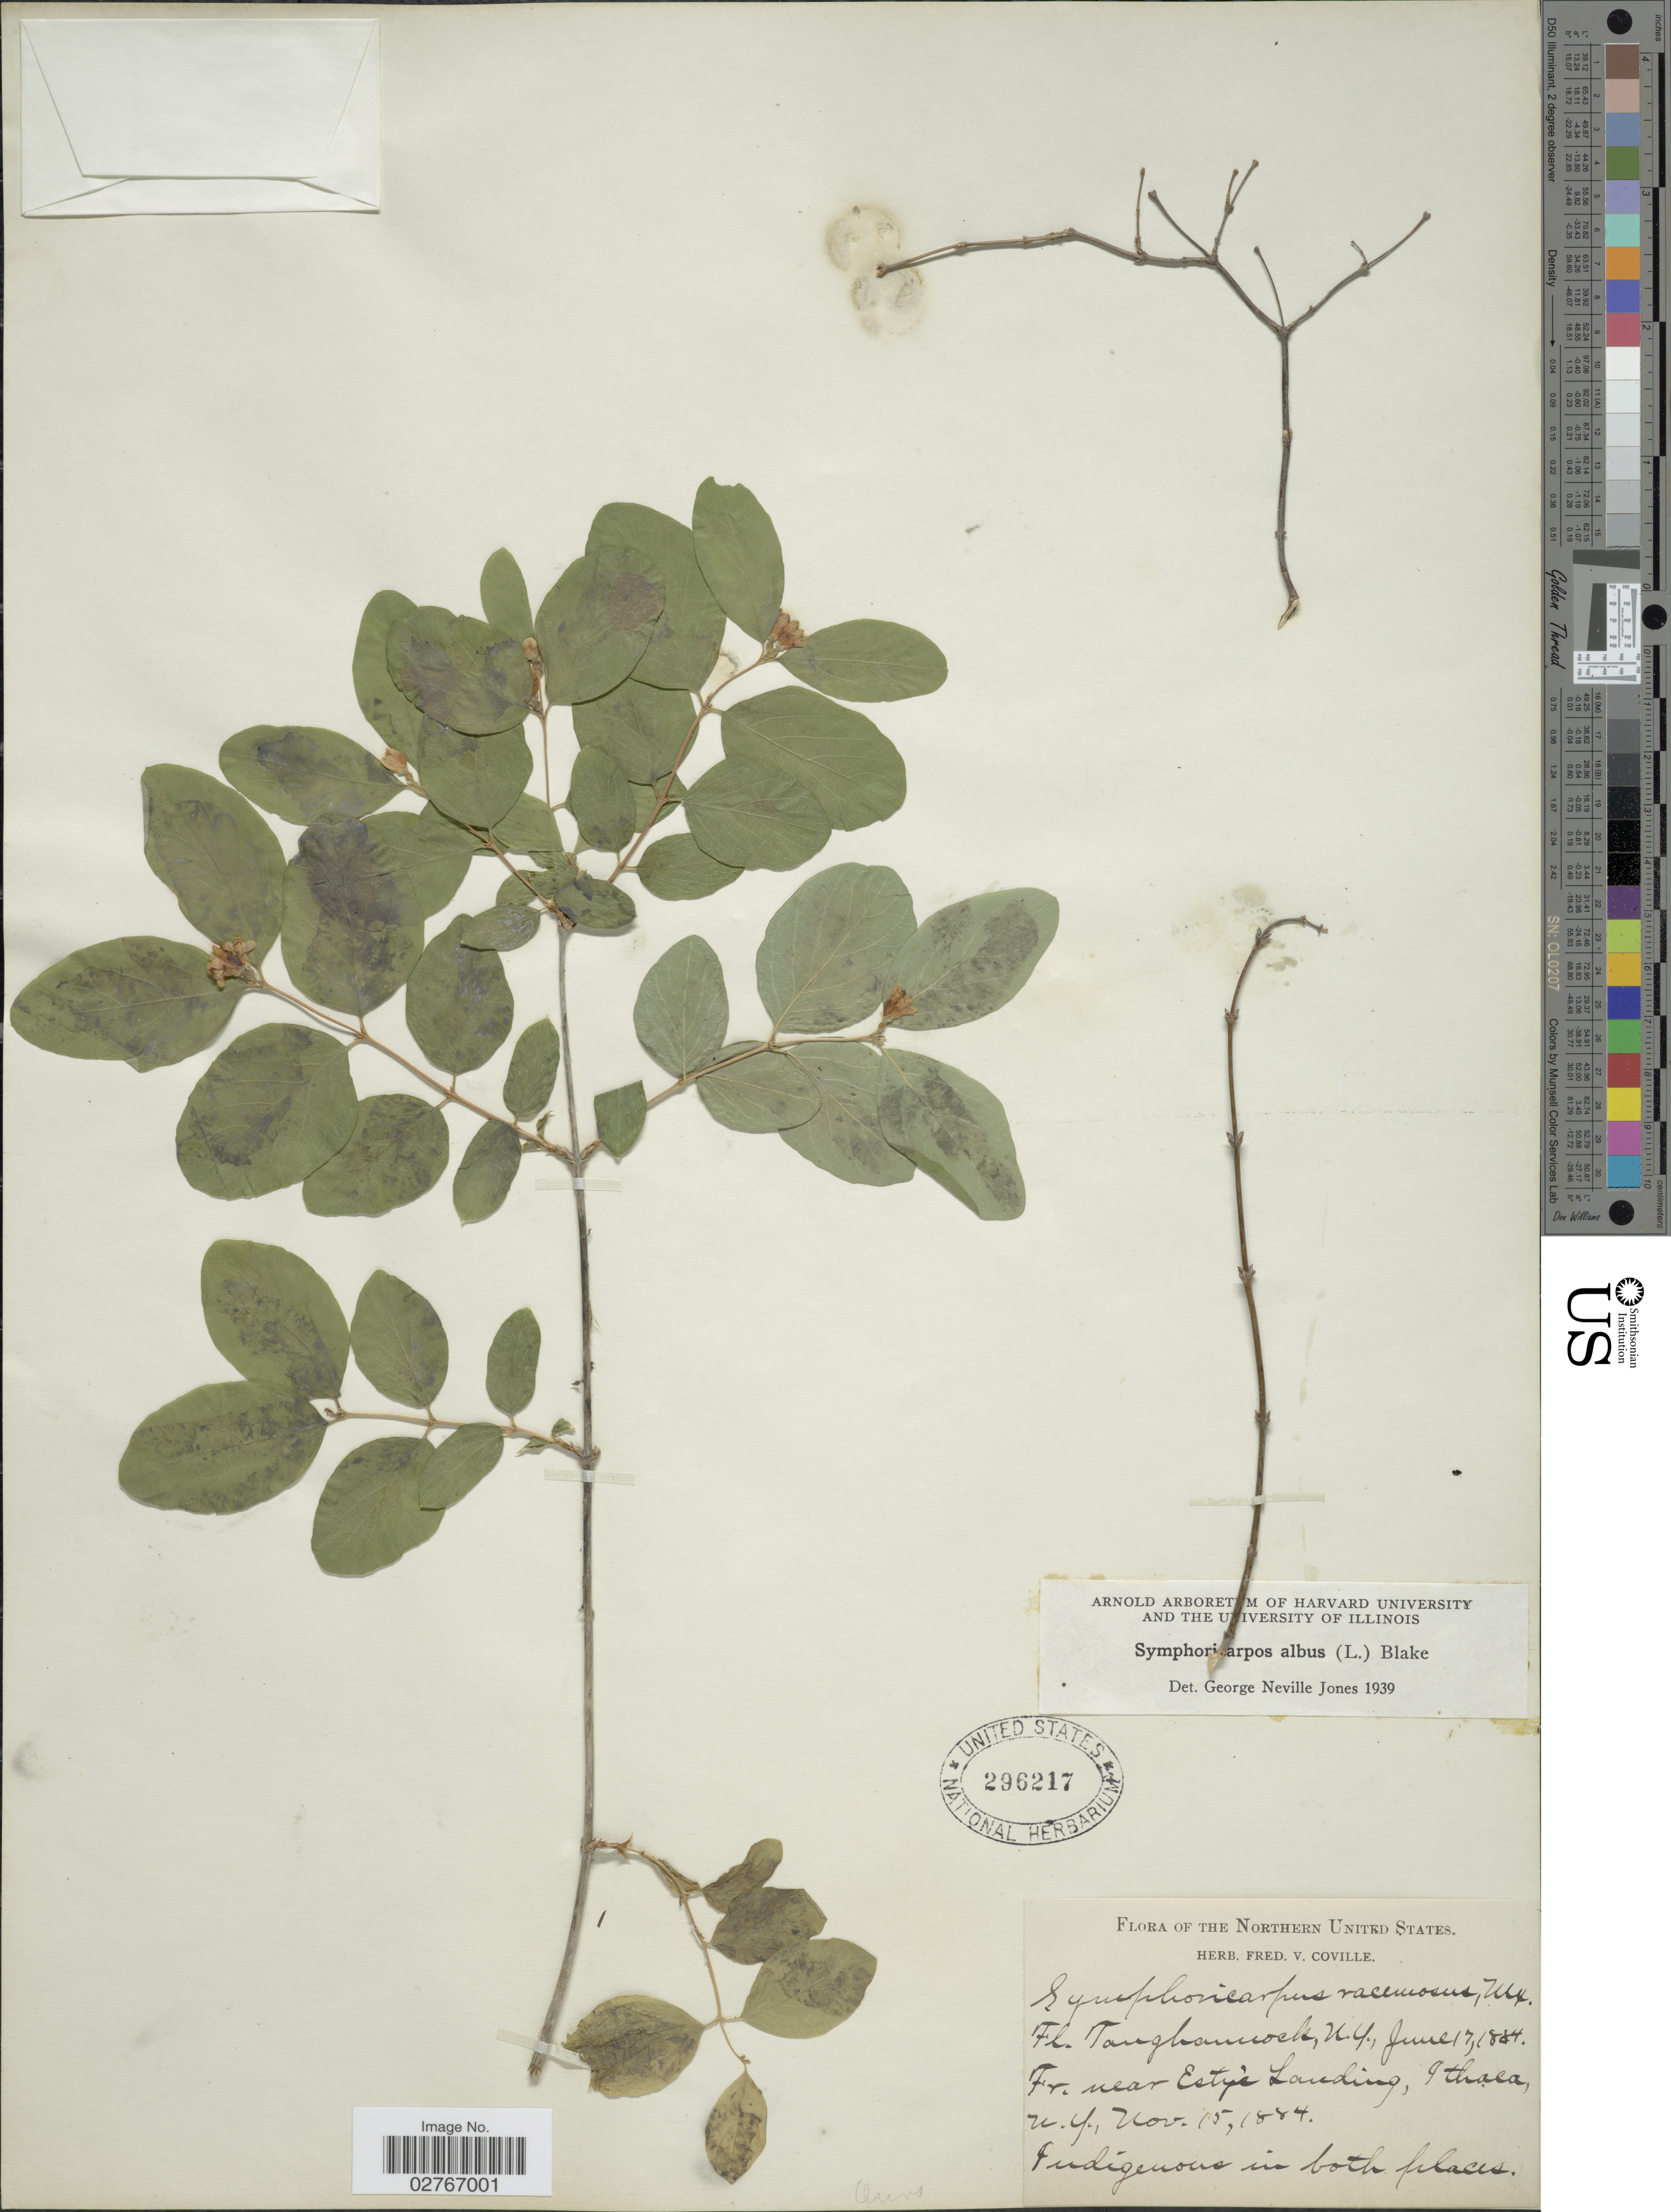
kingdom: Plantae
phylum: Tracheophyta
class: Magnoliopsida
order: Dipsacales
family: Caprifoliaceae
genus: Symphoricarpos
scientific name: Symphoricarpos albus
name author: (L.) S.F. Blake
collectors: ex herb. Fred. V. Coville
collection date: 1884-06-17/1884-11-15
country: United States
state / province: New York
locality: Fl. Taughannock. Fr. near Estys Landing, Ithaca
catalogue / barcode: US 296217